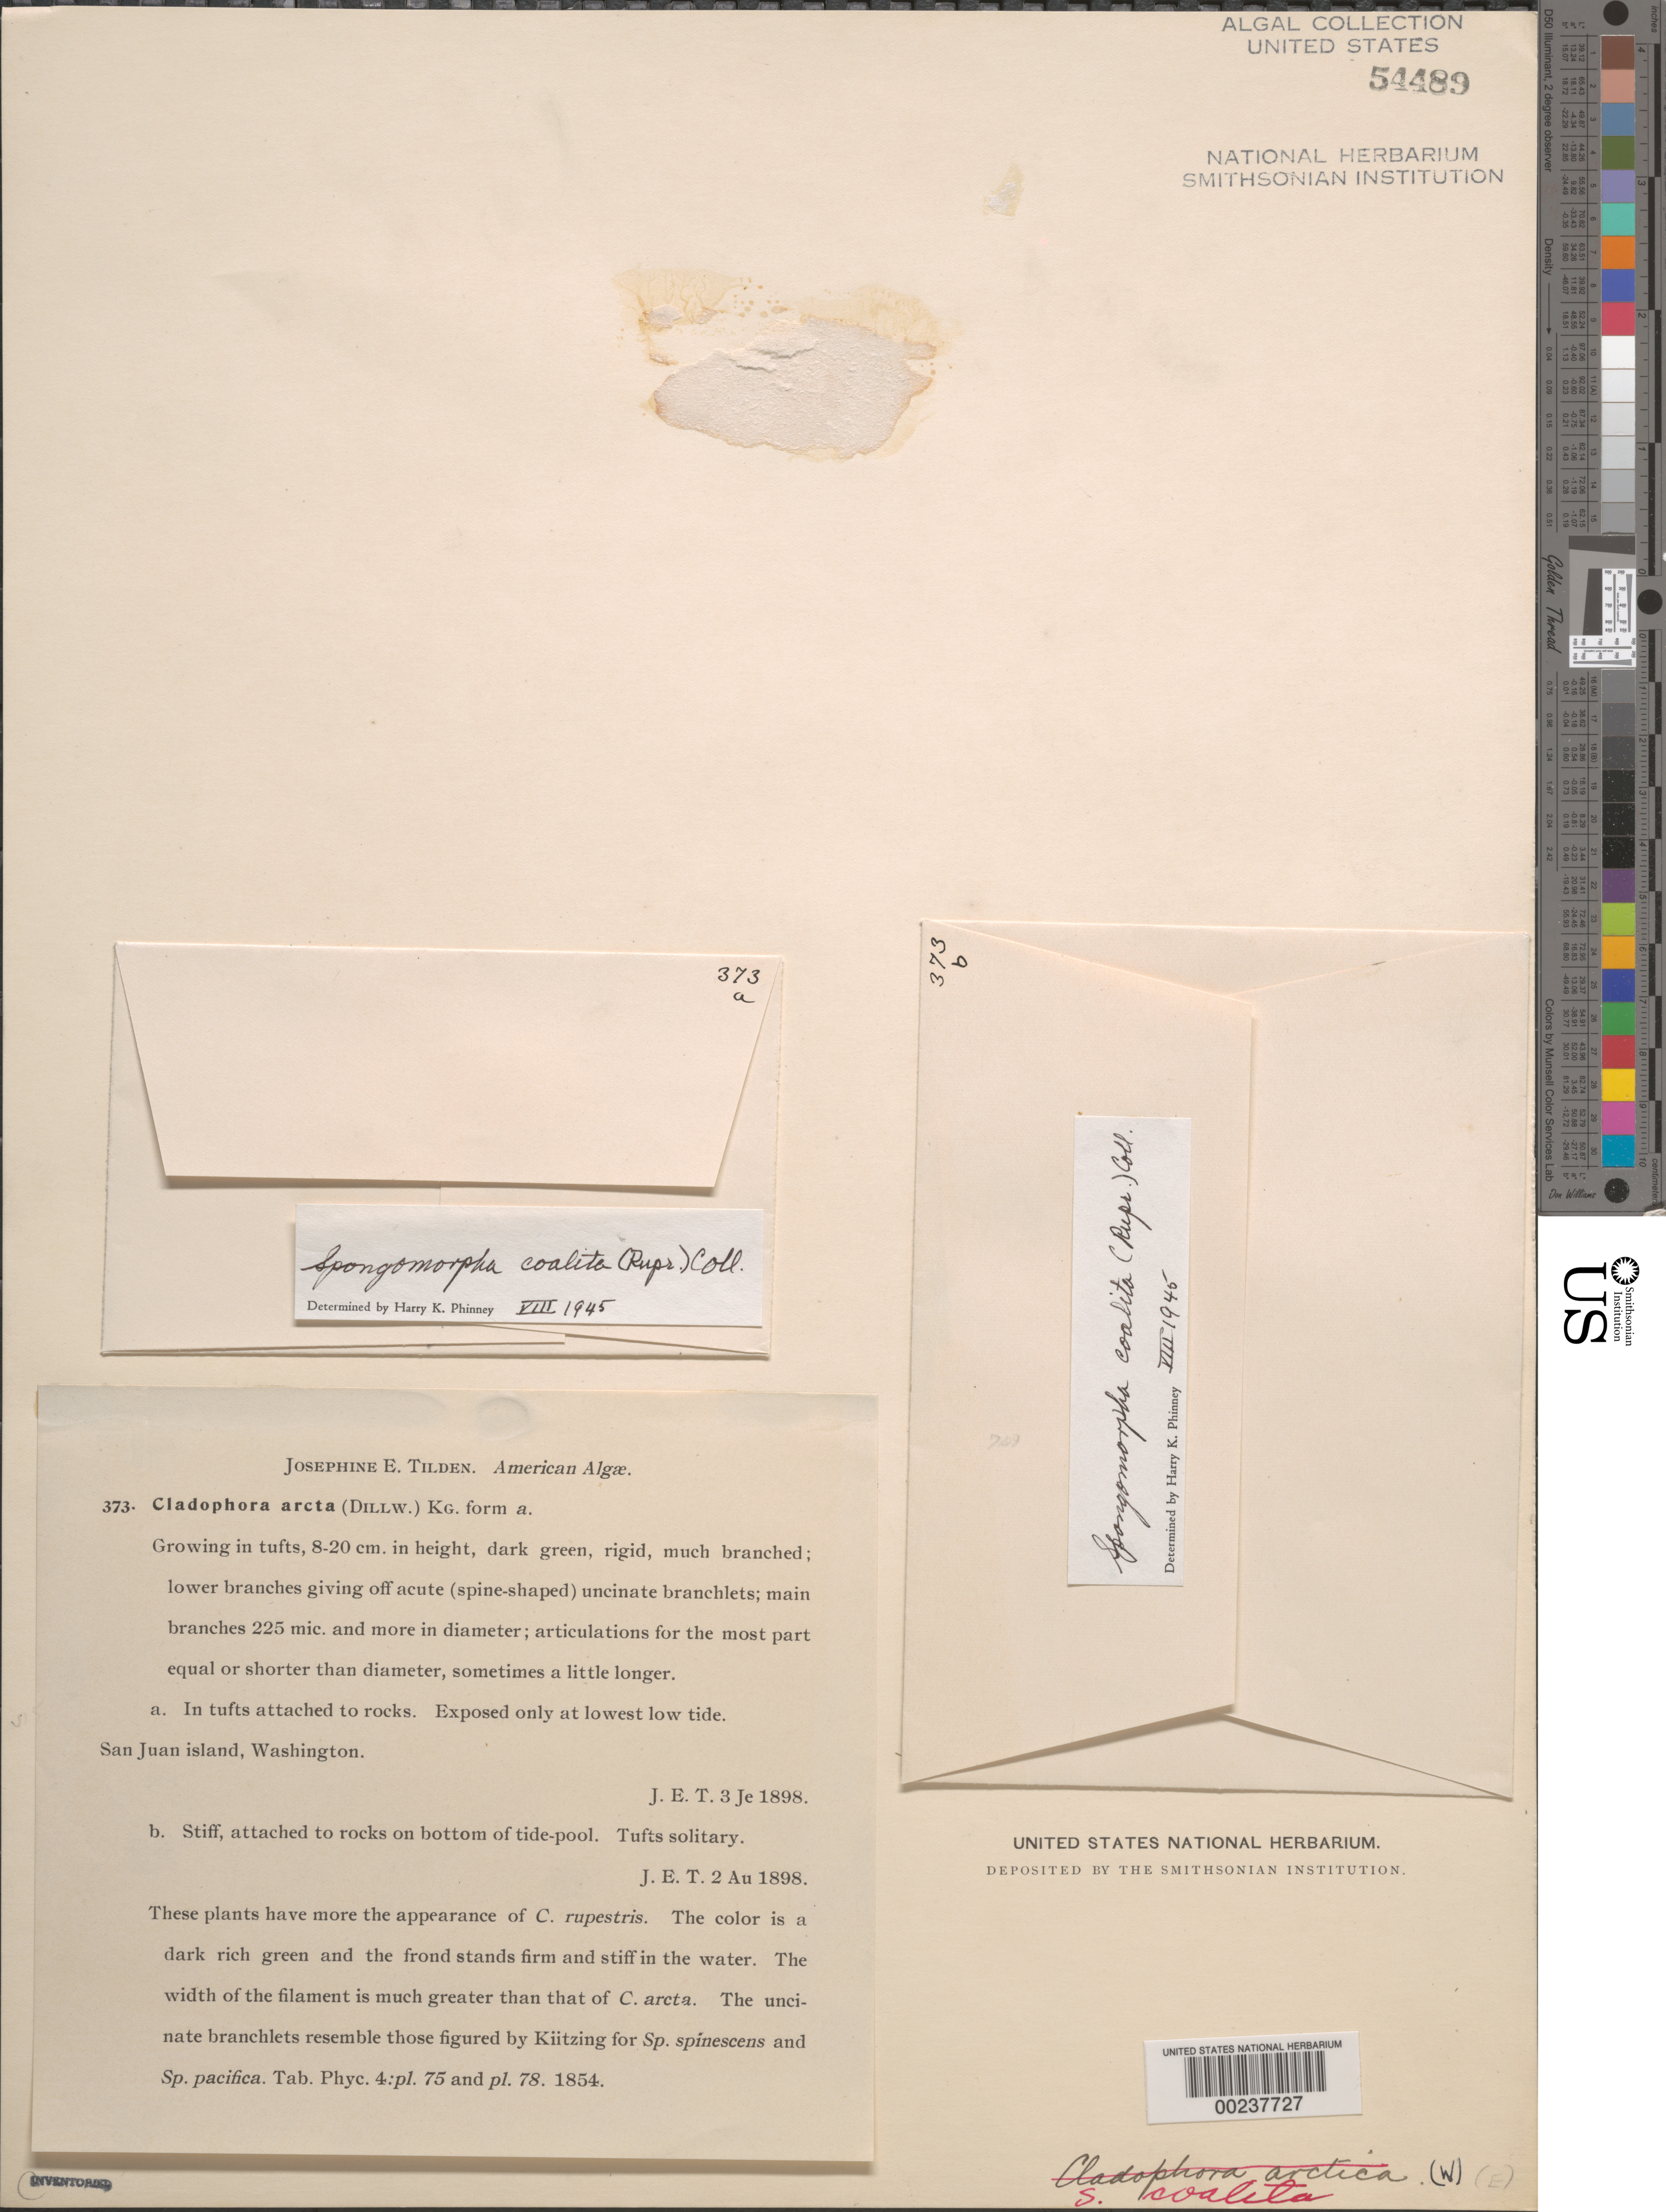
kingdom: Plantae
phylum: Chlorophyta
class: Ulvophyceae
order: Ulotrichales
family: Ulotrichaceae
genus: Acrosiphonia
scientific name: Acrosiphonia coalita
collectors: J. E. Tilden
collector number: JET 373A & JET 373B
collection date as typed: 03 Jun 1898 and 02 Aug 1898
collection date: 1898-06-03,1898-08-02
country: United States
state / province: Washington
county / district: San Juan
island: San Juan Island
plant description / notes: Tilden, American Algae, as Cladophora arcta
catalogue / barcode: US 54489